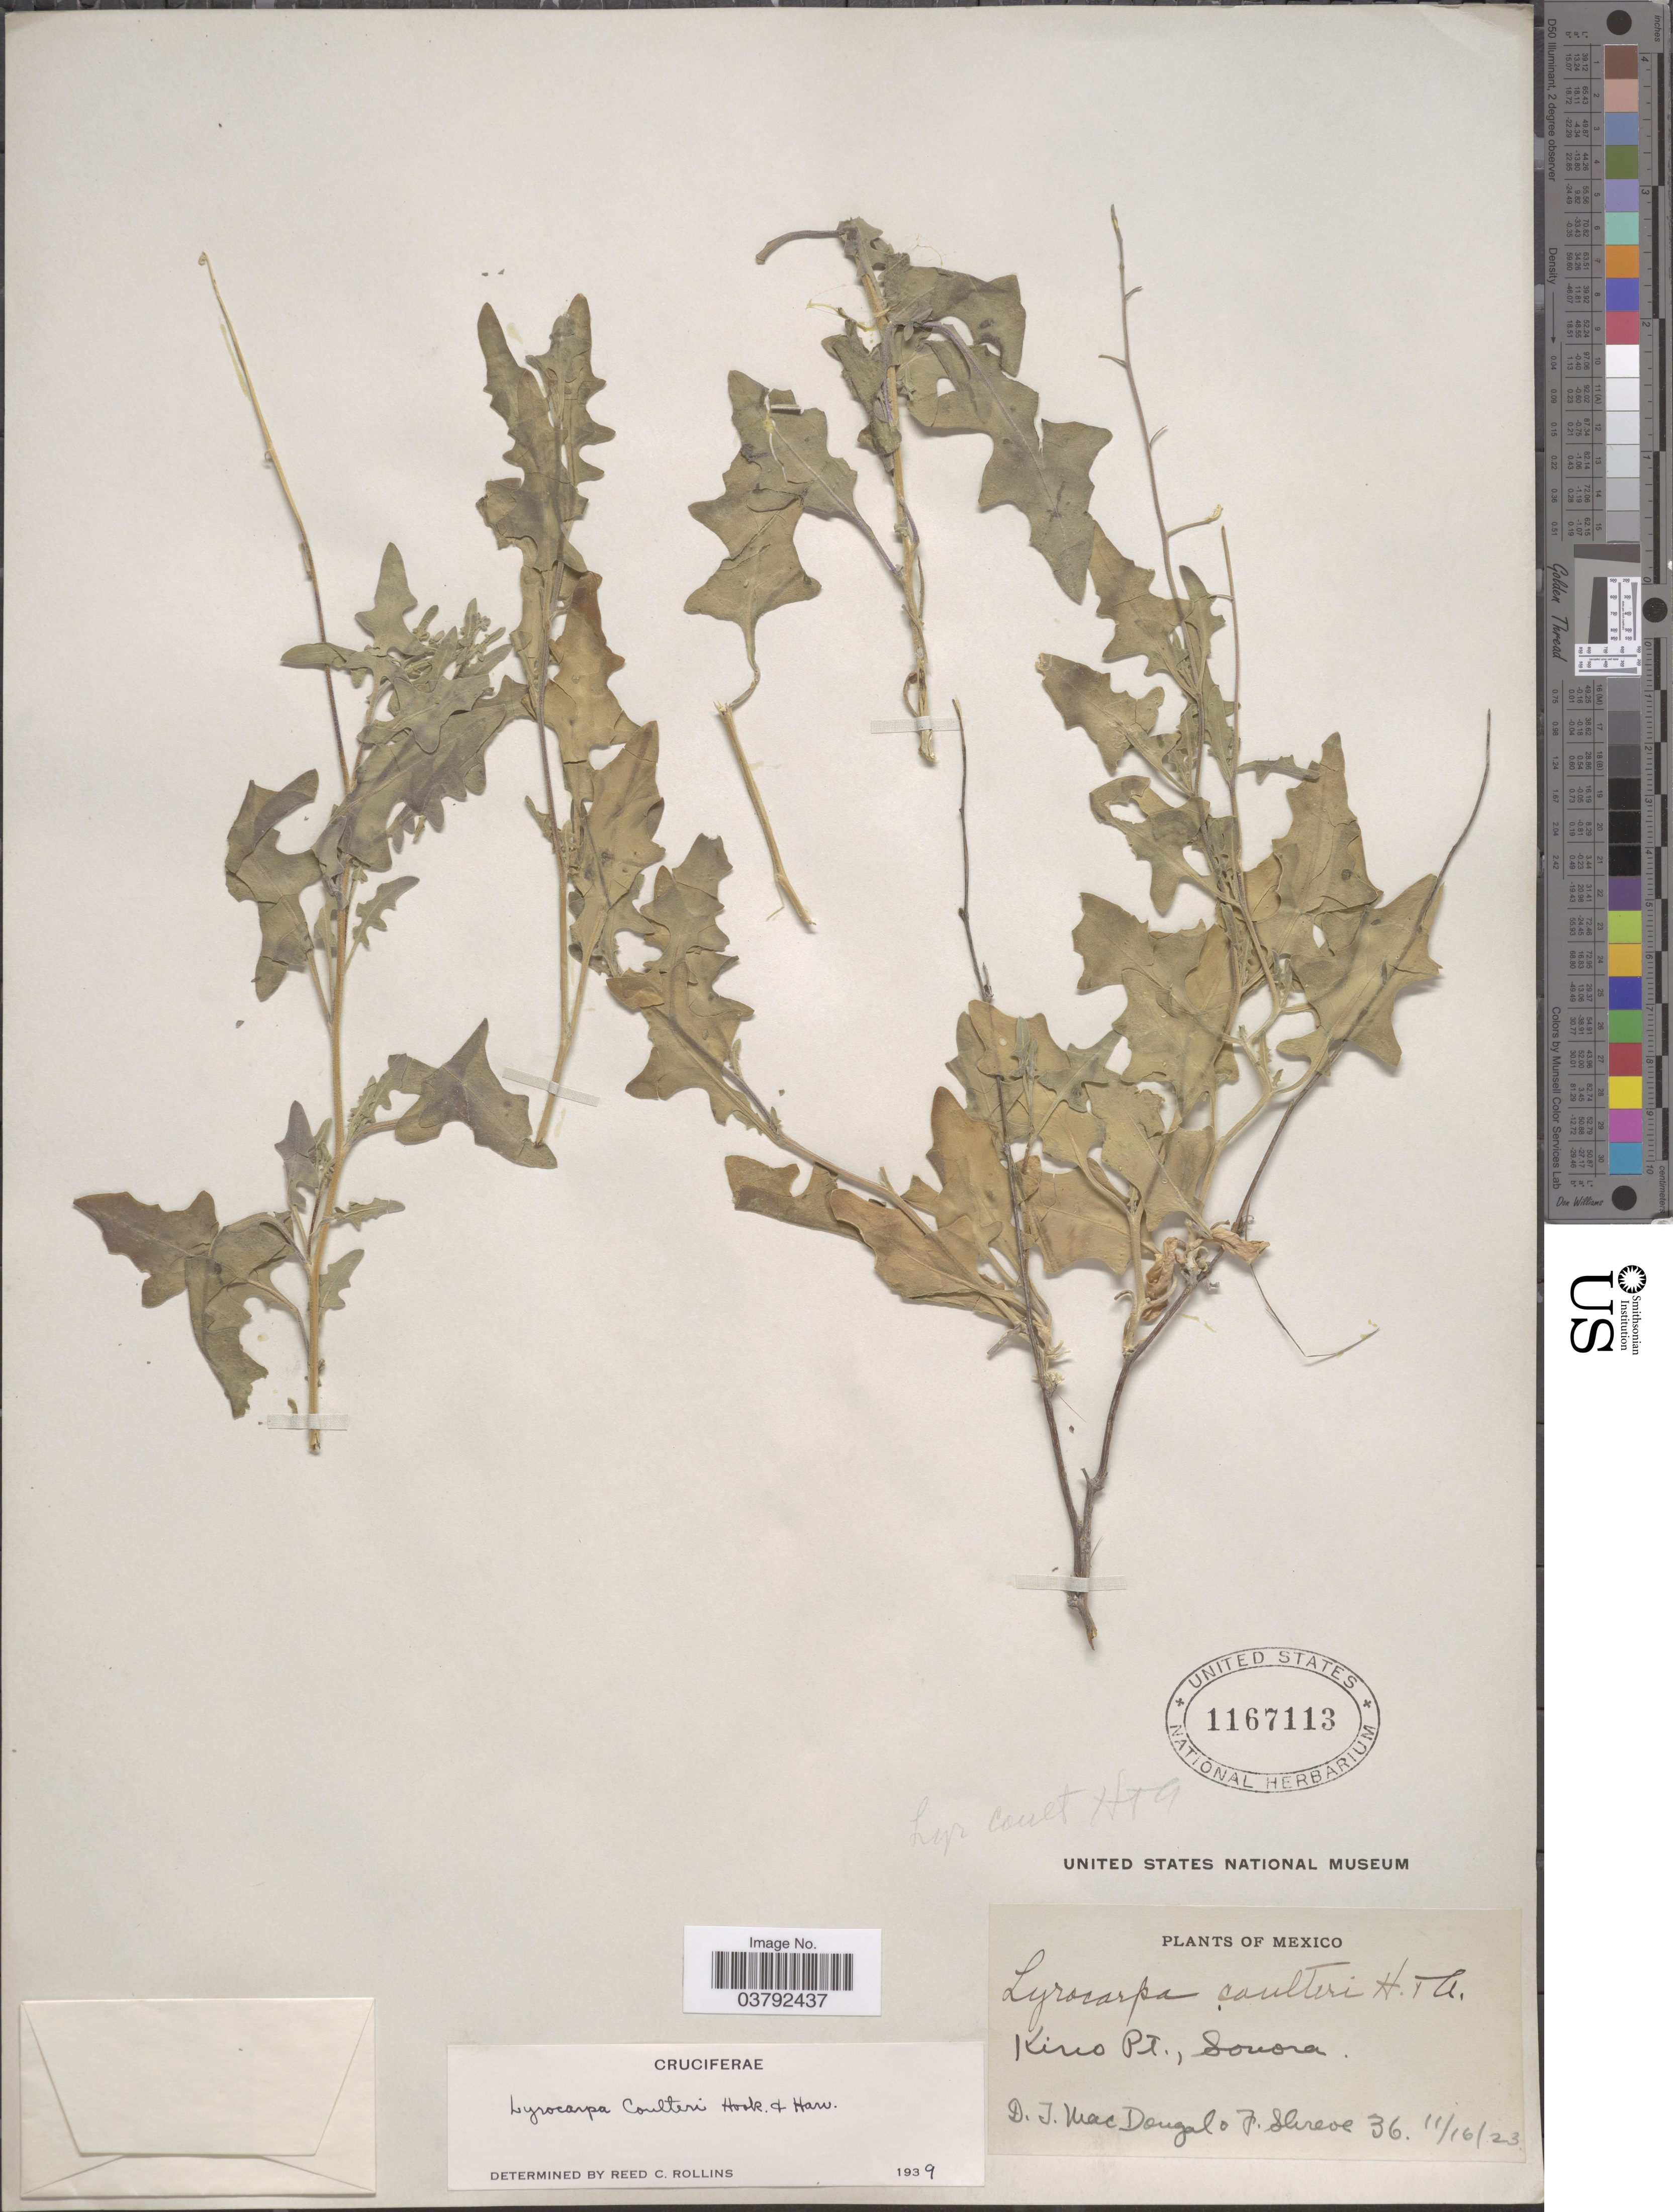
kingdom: Plantae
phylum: Tracheophyta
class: Magnoliopsida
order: Brassicales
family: Brassicaceae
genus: Lyrocarpa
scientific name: Lyrocarpa coulteri var. typica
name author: Rollins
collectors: D. T. MacDougal & F. Shreve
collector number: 36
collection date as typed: Transcribed d/m/y: 16/11/23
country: Mexico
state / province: Sonora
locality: Kino Pt.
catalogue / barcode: US 1167113